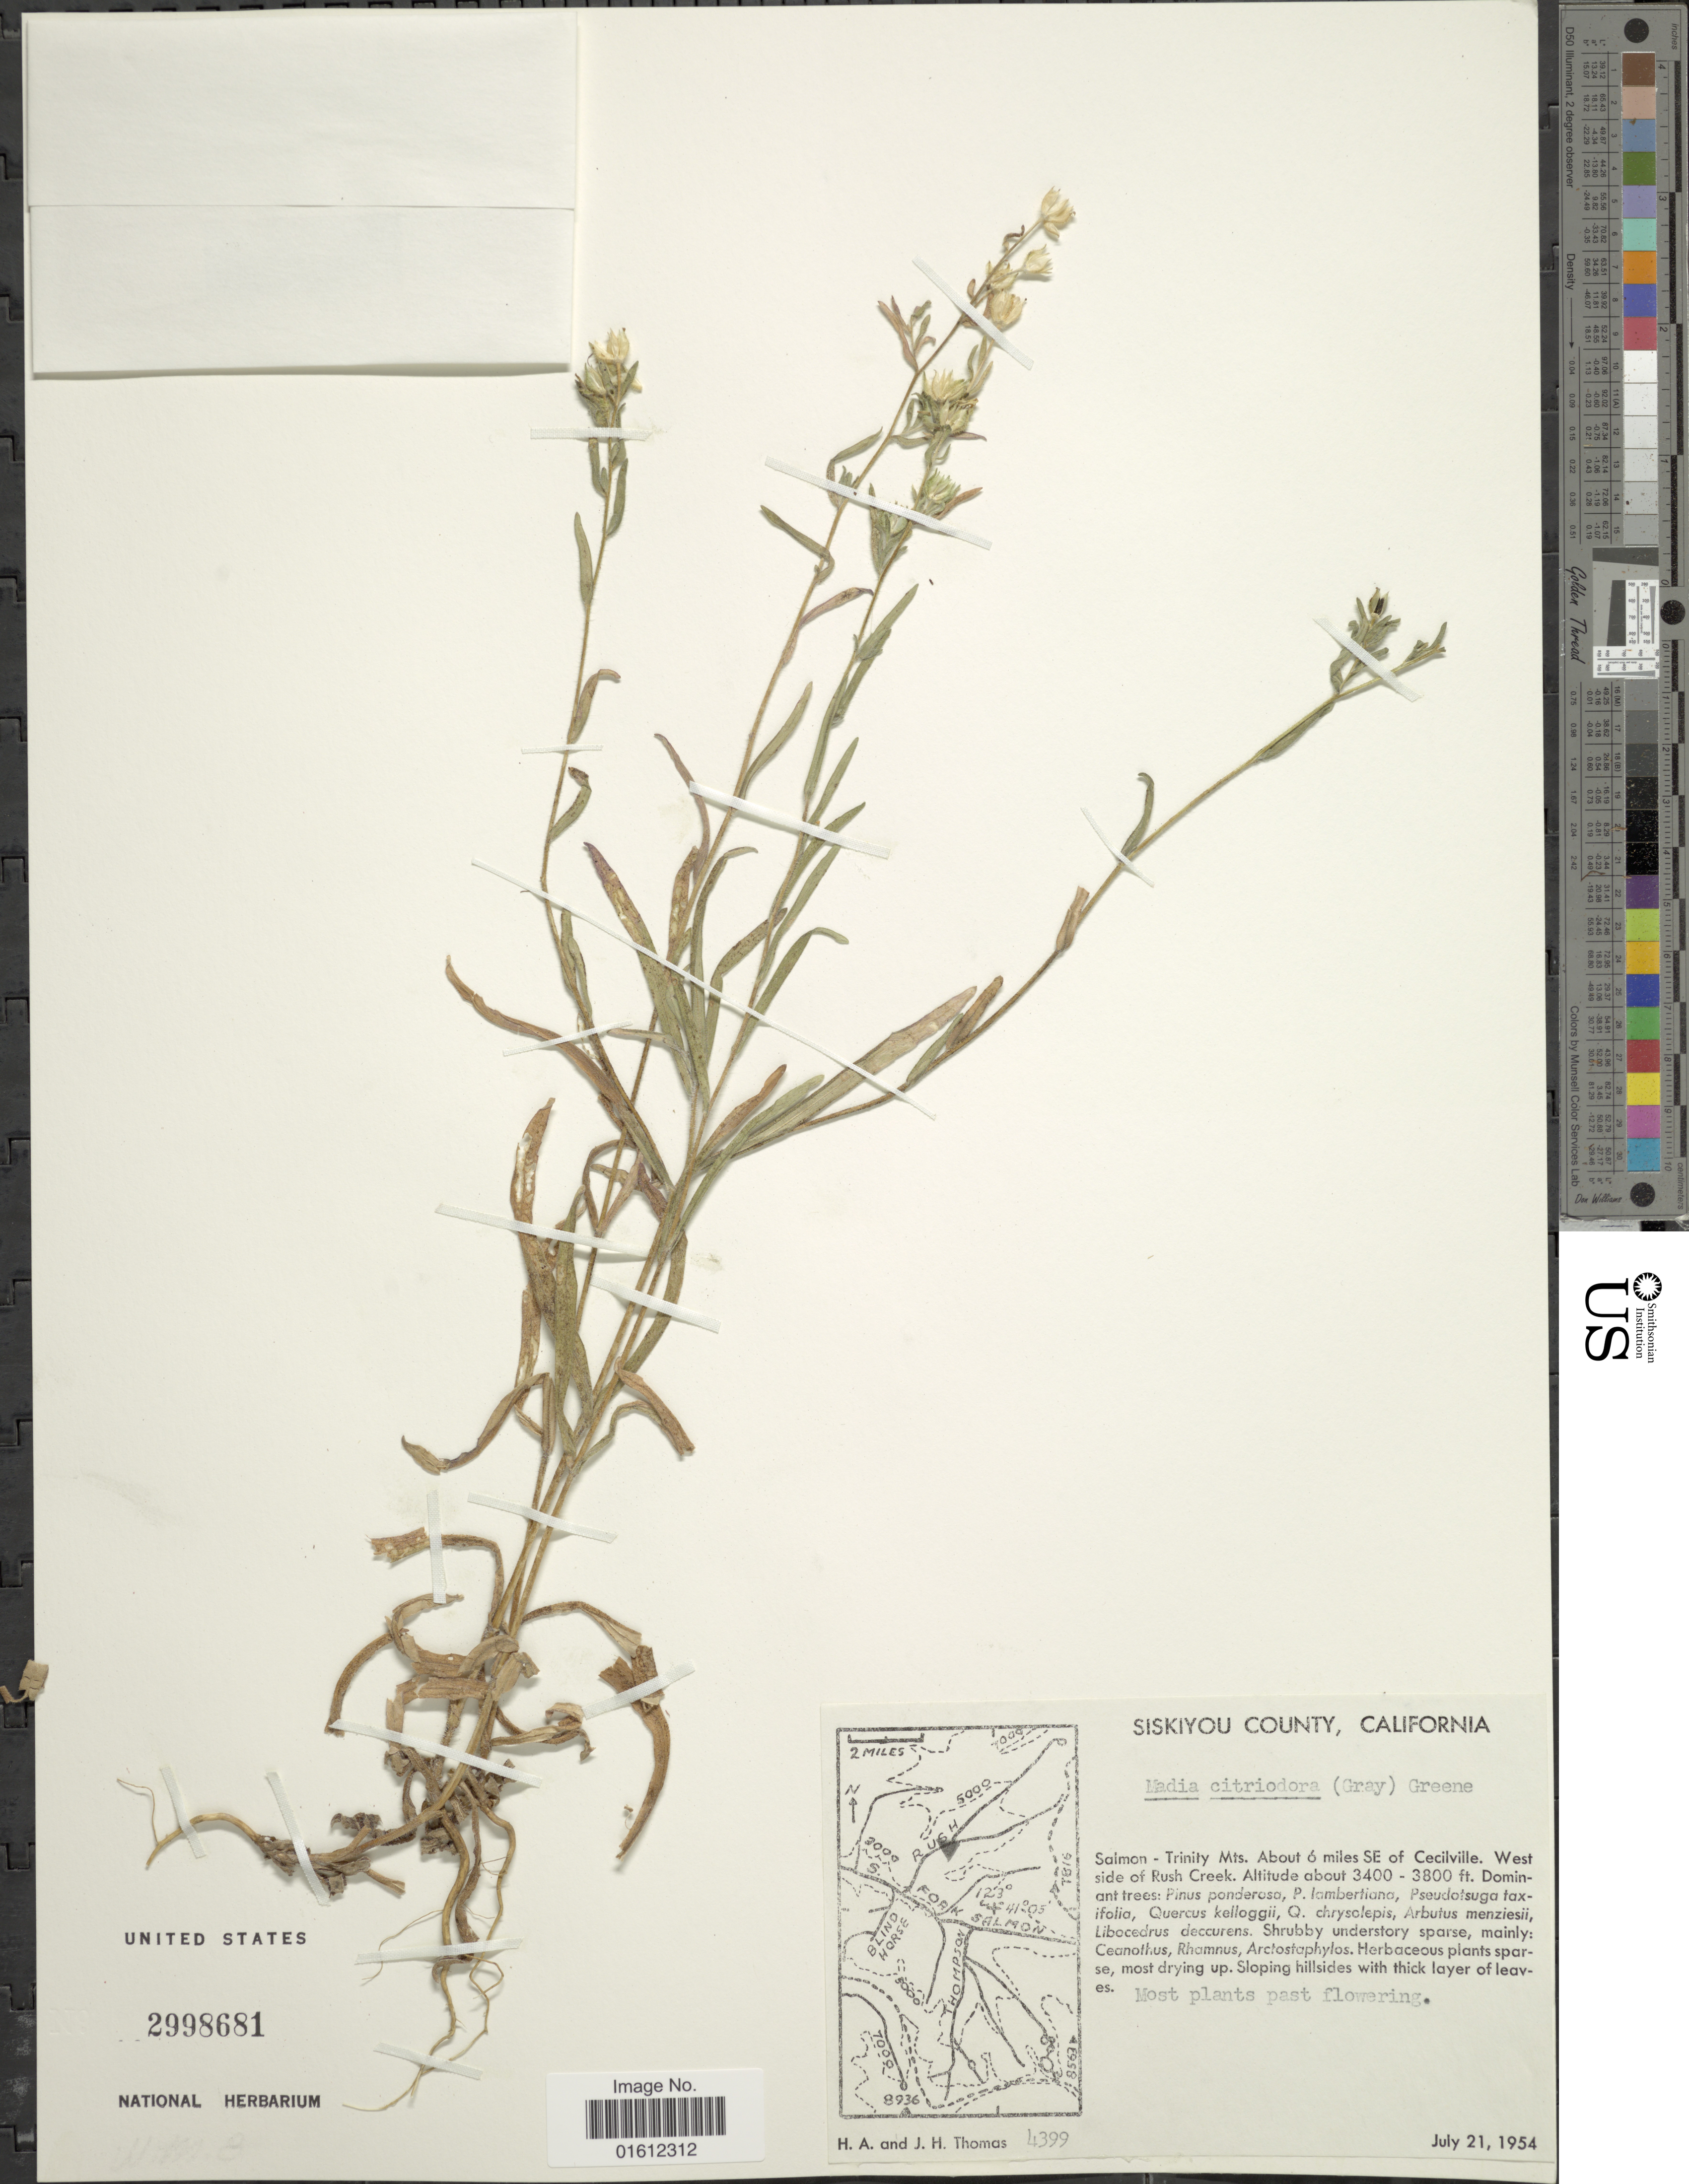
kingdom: Plantae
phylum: Tracheophyta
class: Magnoliopsida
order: Asterales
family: Asteraceae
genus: Madia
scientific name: Madia citriodora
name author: Greene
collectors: H. Thomas & J. H. Thomas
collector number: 4399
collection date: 1954-07-21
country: United States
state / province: California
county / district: Siskiyou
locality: Siskiyou county, Salmon - Trinity Mts. About 6 miles SE of Cecilville. West side of Rush Creek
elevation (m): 1036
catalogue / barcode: US 2998681